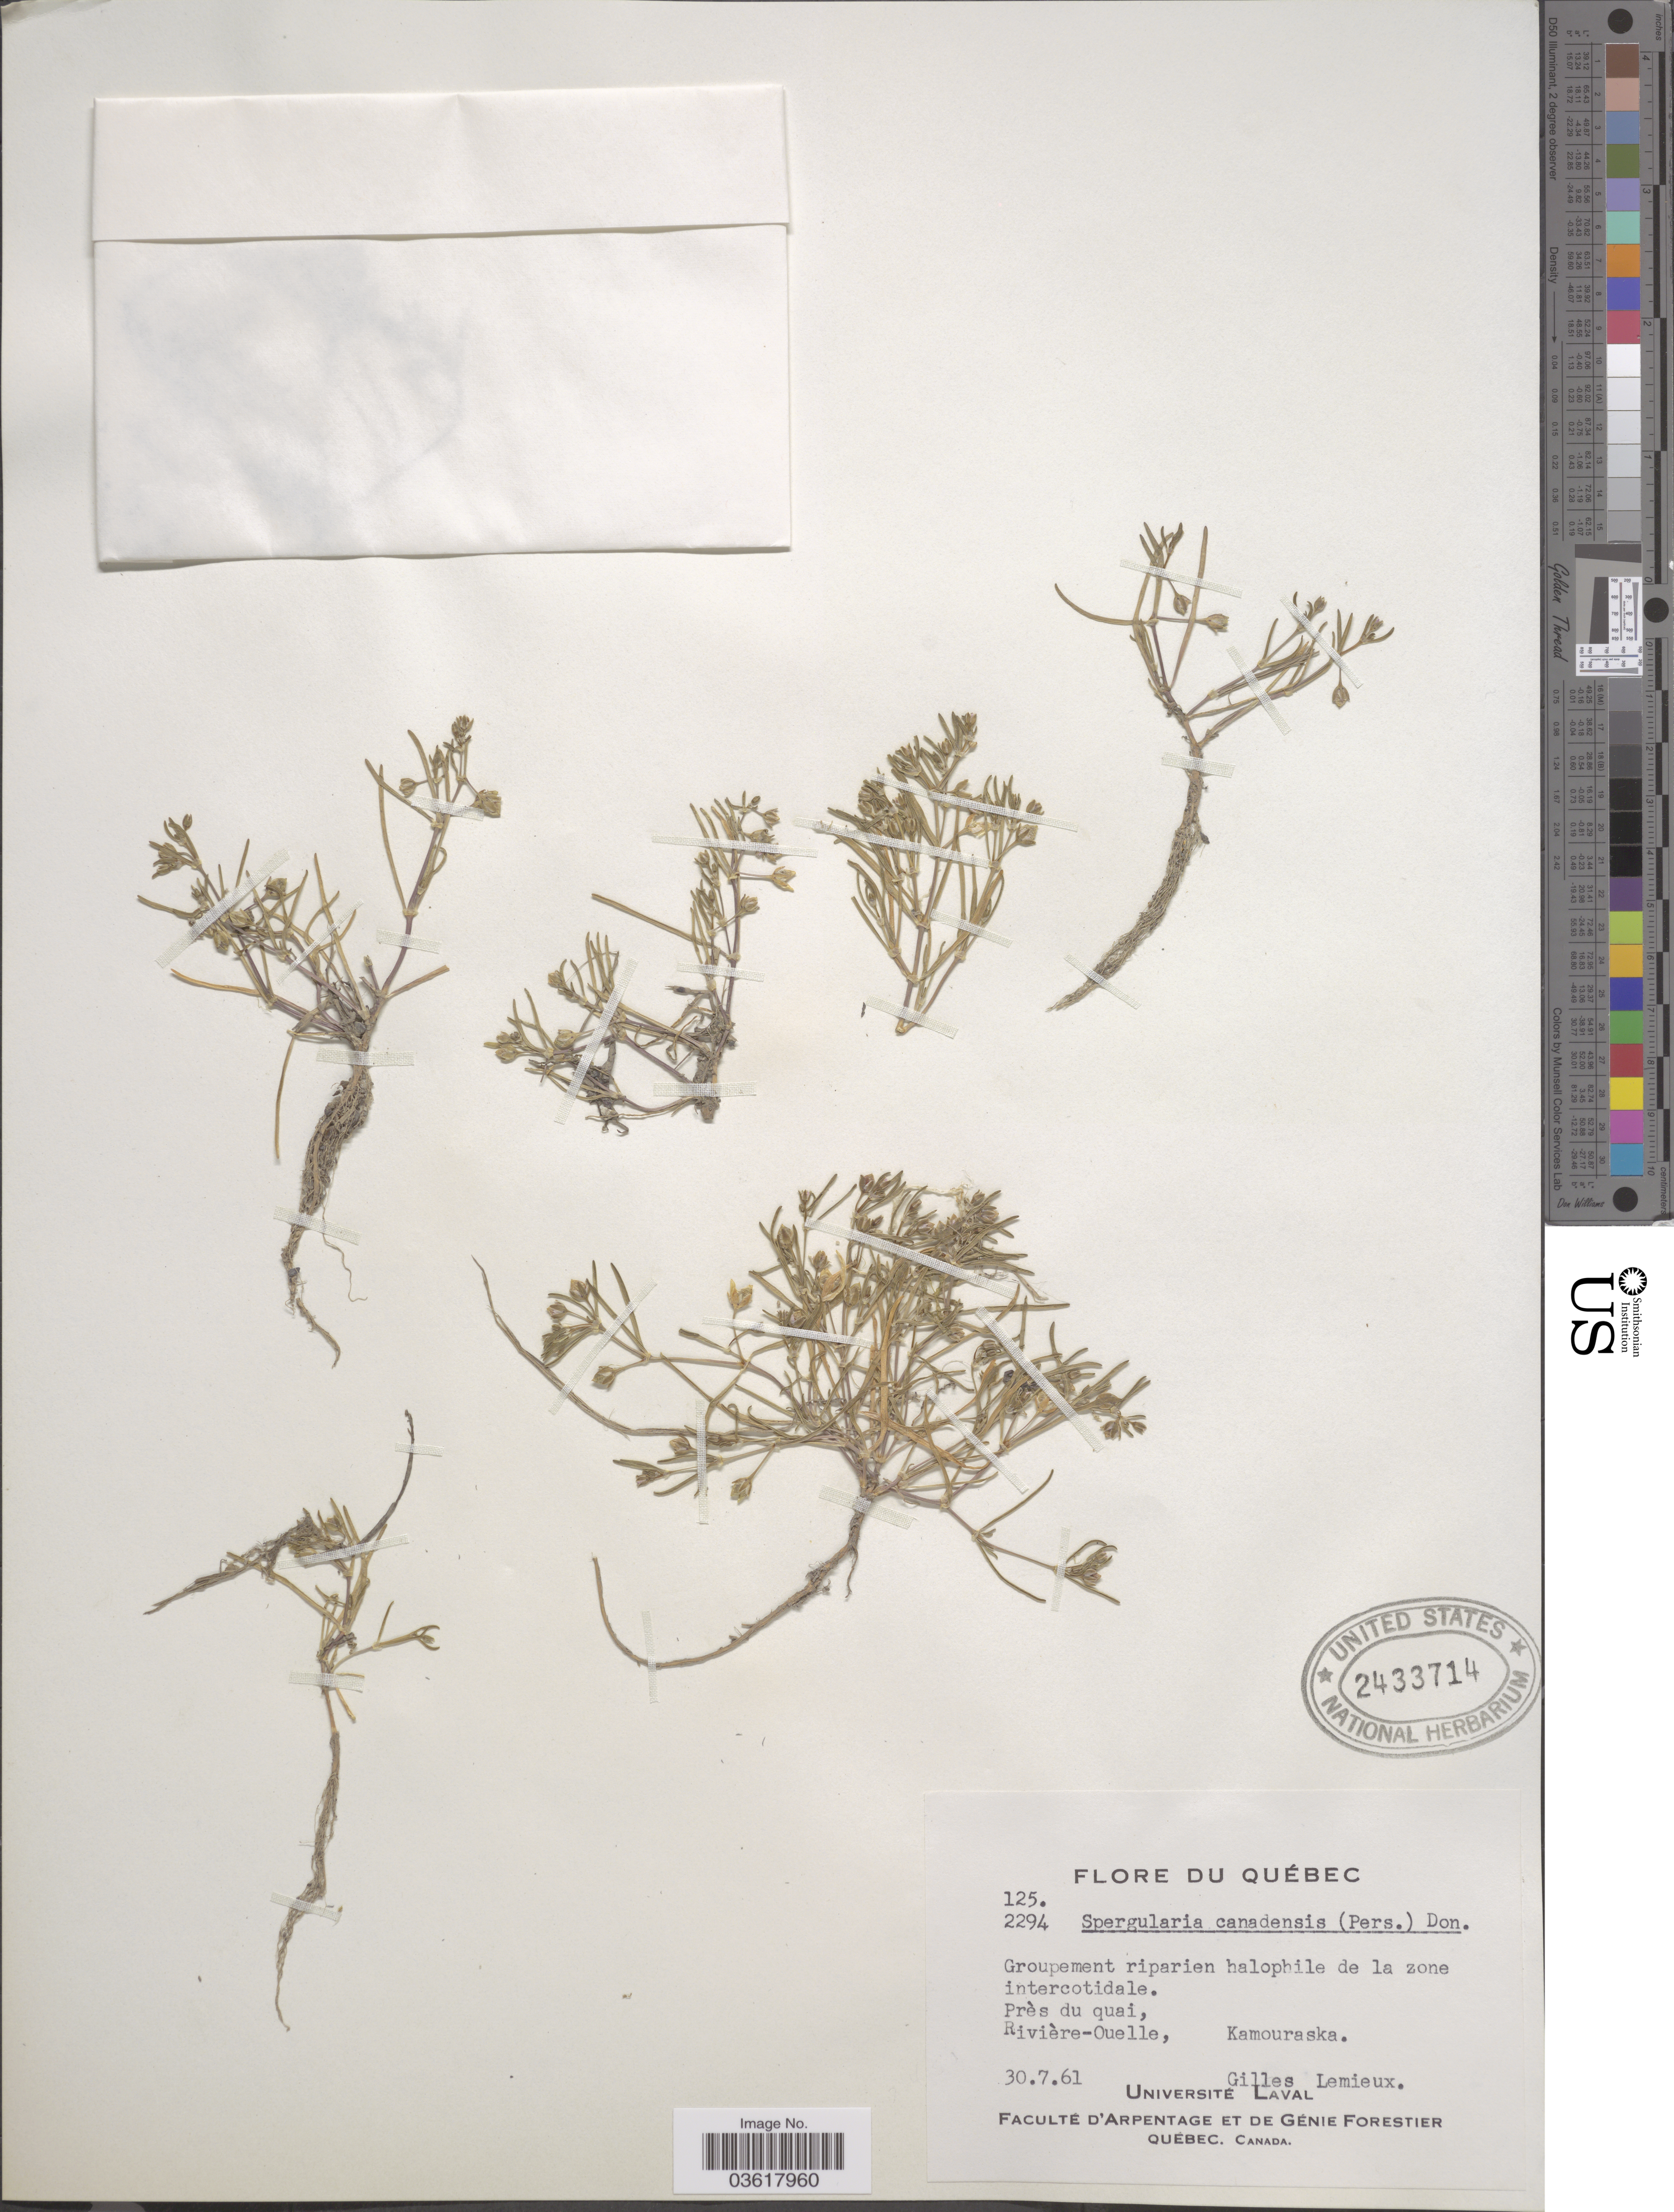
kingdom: Plantae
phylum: Tracheophyta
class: Magnoliopsida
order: Caryophyllales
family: Caryophyllaceae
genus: Spergularia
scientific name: Spergularia canadensis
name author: (Pers.) G. Don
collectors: G. Lemieux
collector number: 125/2294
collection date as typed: Transcribed d/m/y: 30/7/61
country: Canada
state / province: Quebec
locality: Près du quai, Rivière-Ouelle, Kamouraska.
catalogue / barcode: US 2433714